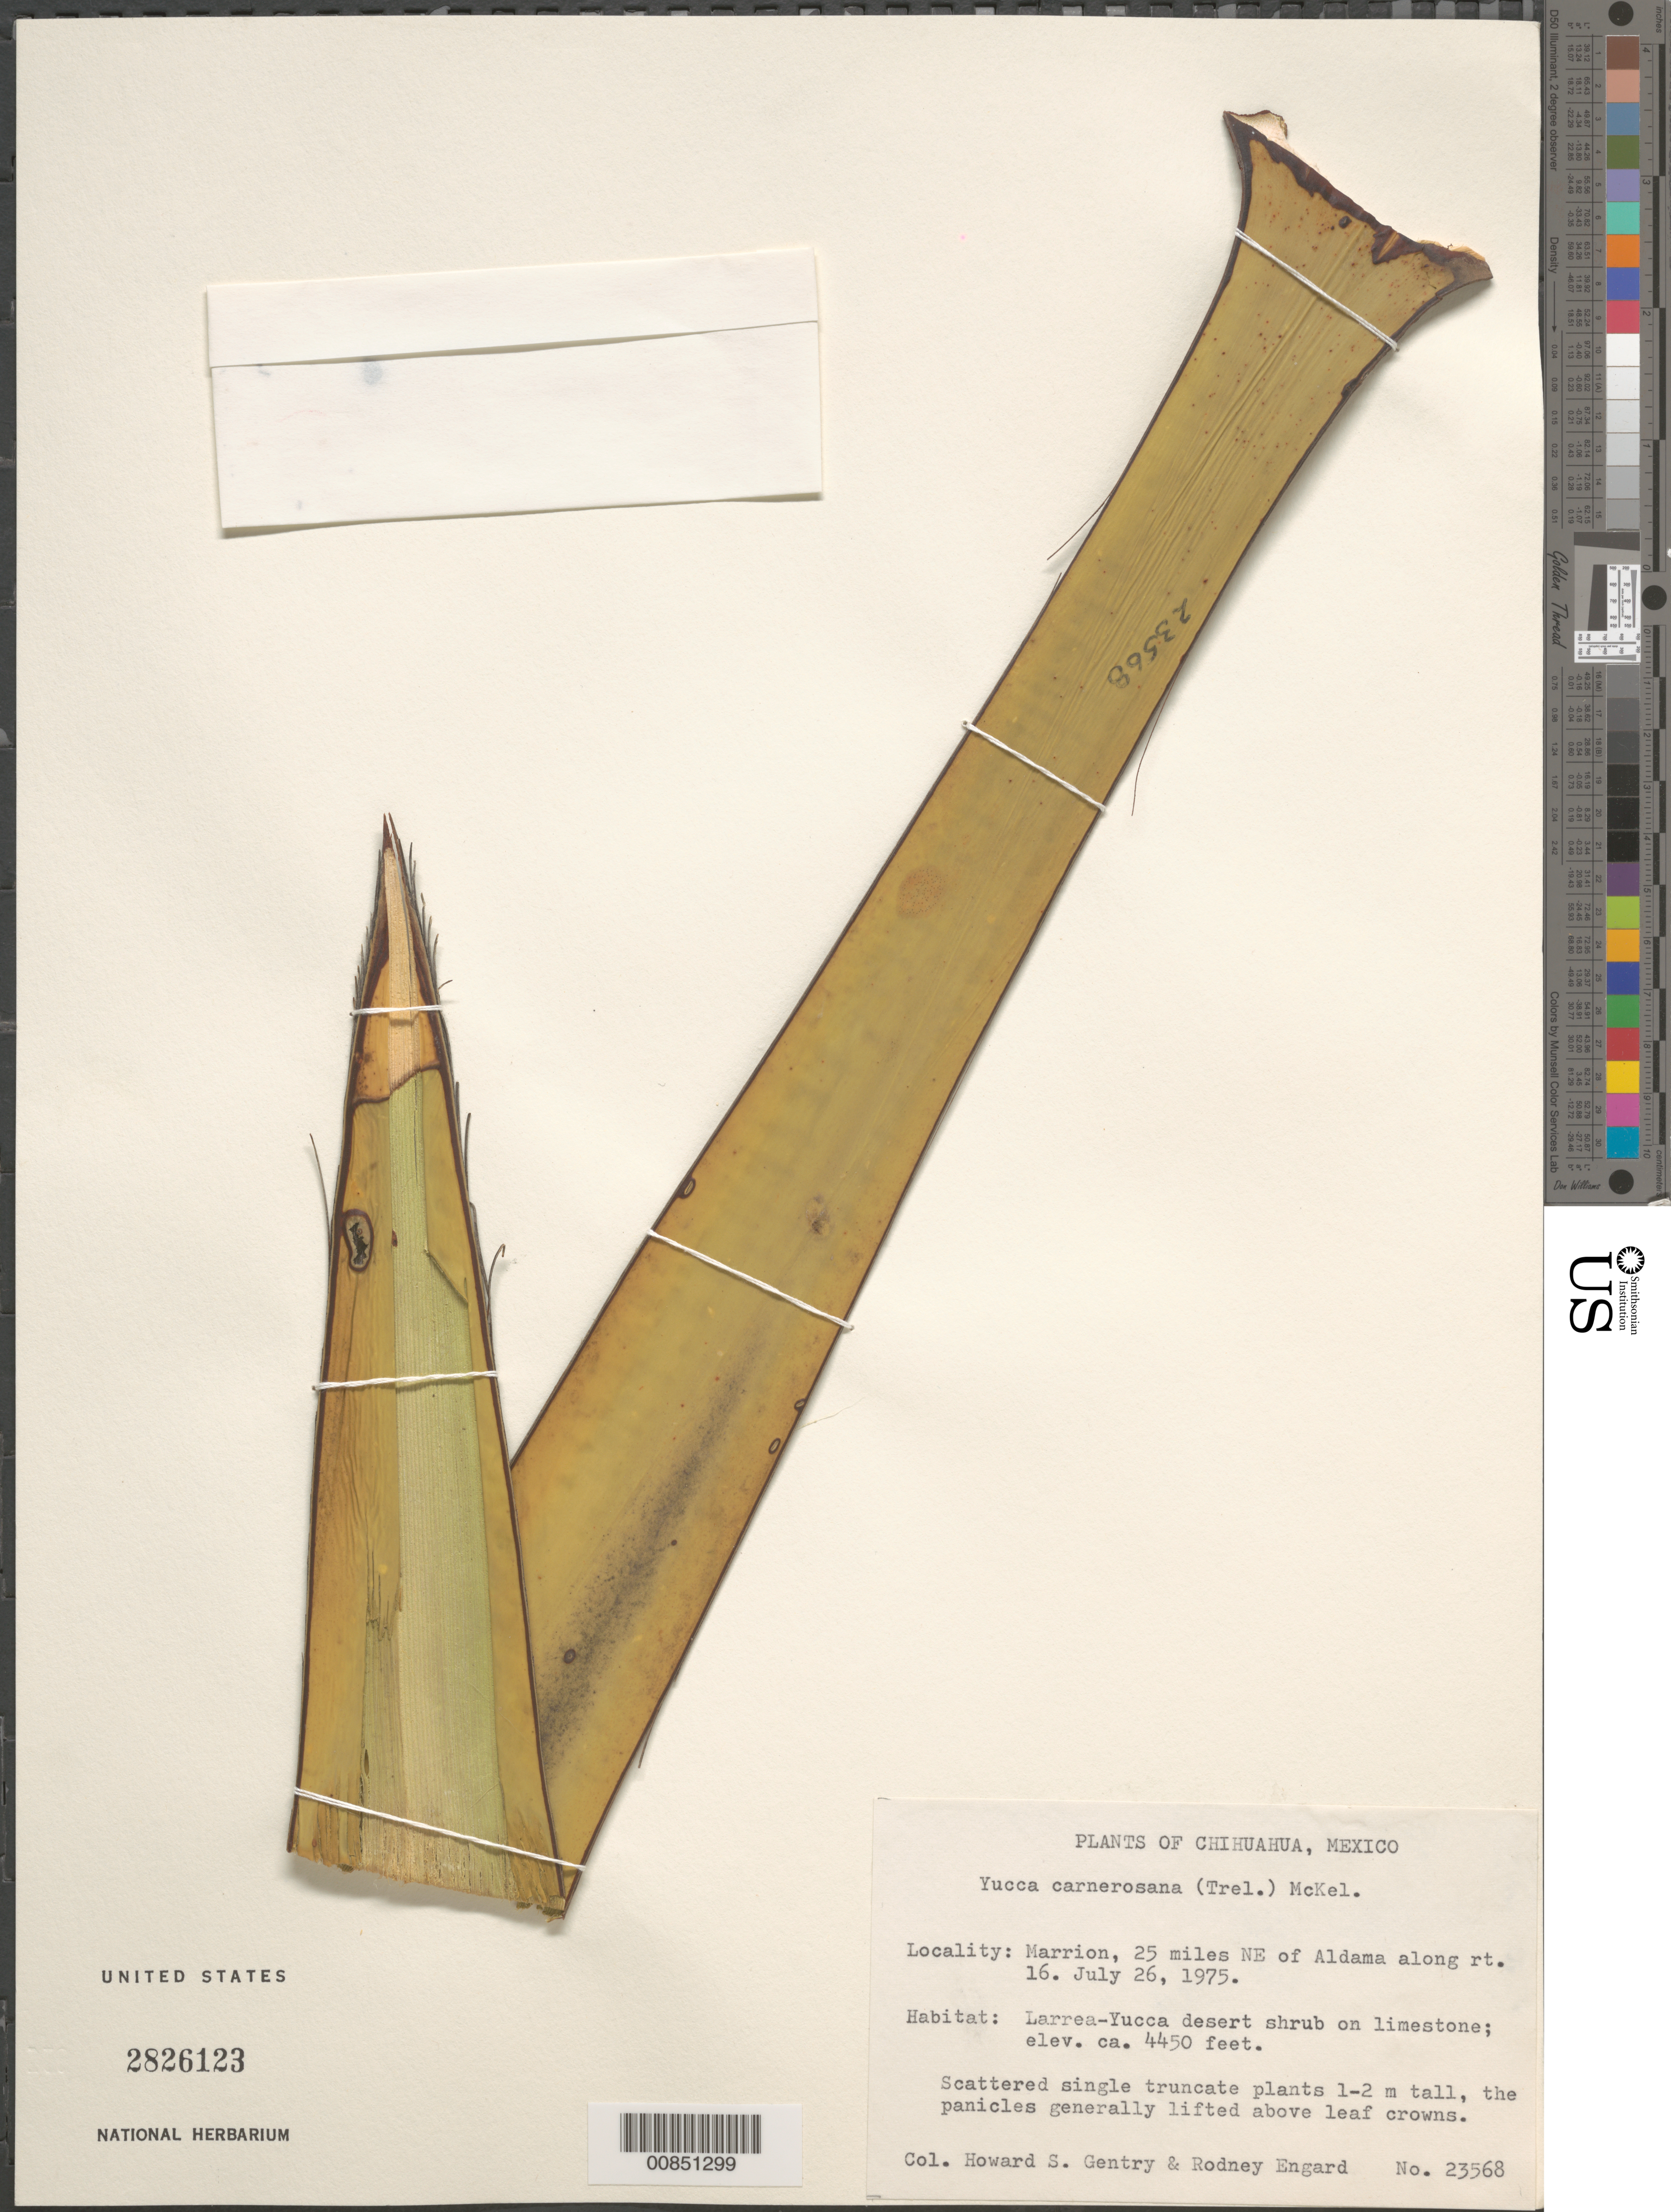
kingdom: Plantae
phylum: Tracheophyta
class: Liliopsida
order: Asparagales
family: Asparagaceae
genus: Yucca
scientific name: Yucca carnerosana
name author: (Trel.) McKelvey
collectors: H. S. Gentry & R. Engard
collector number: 23568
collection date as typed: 26 Jul 1975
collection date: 1975-07-26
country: Mexico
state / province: Chihuahua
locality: Marrion, 25 miles NE of Aldama along rt. 16.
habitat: Larrea-Yucca desert shrub on limestone.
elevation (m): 1356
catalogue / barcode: US 2826123